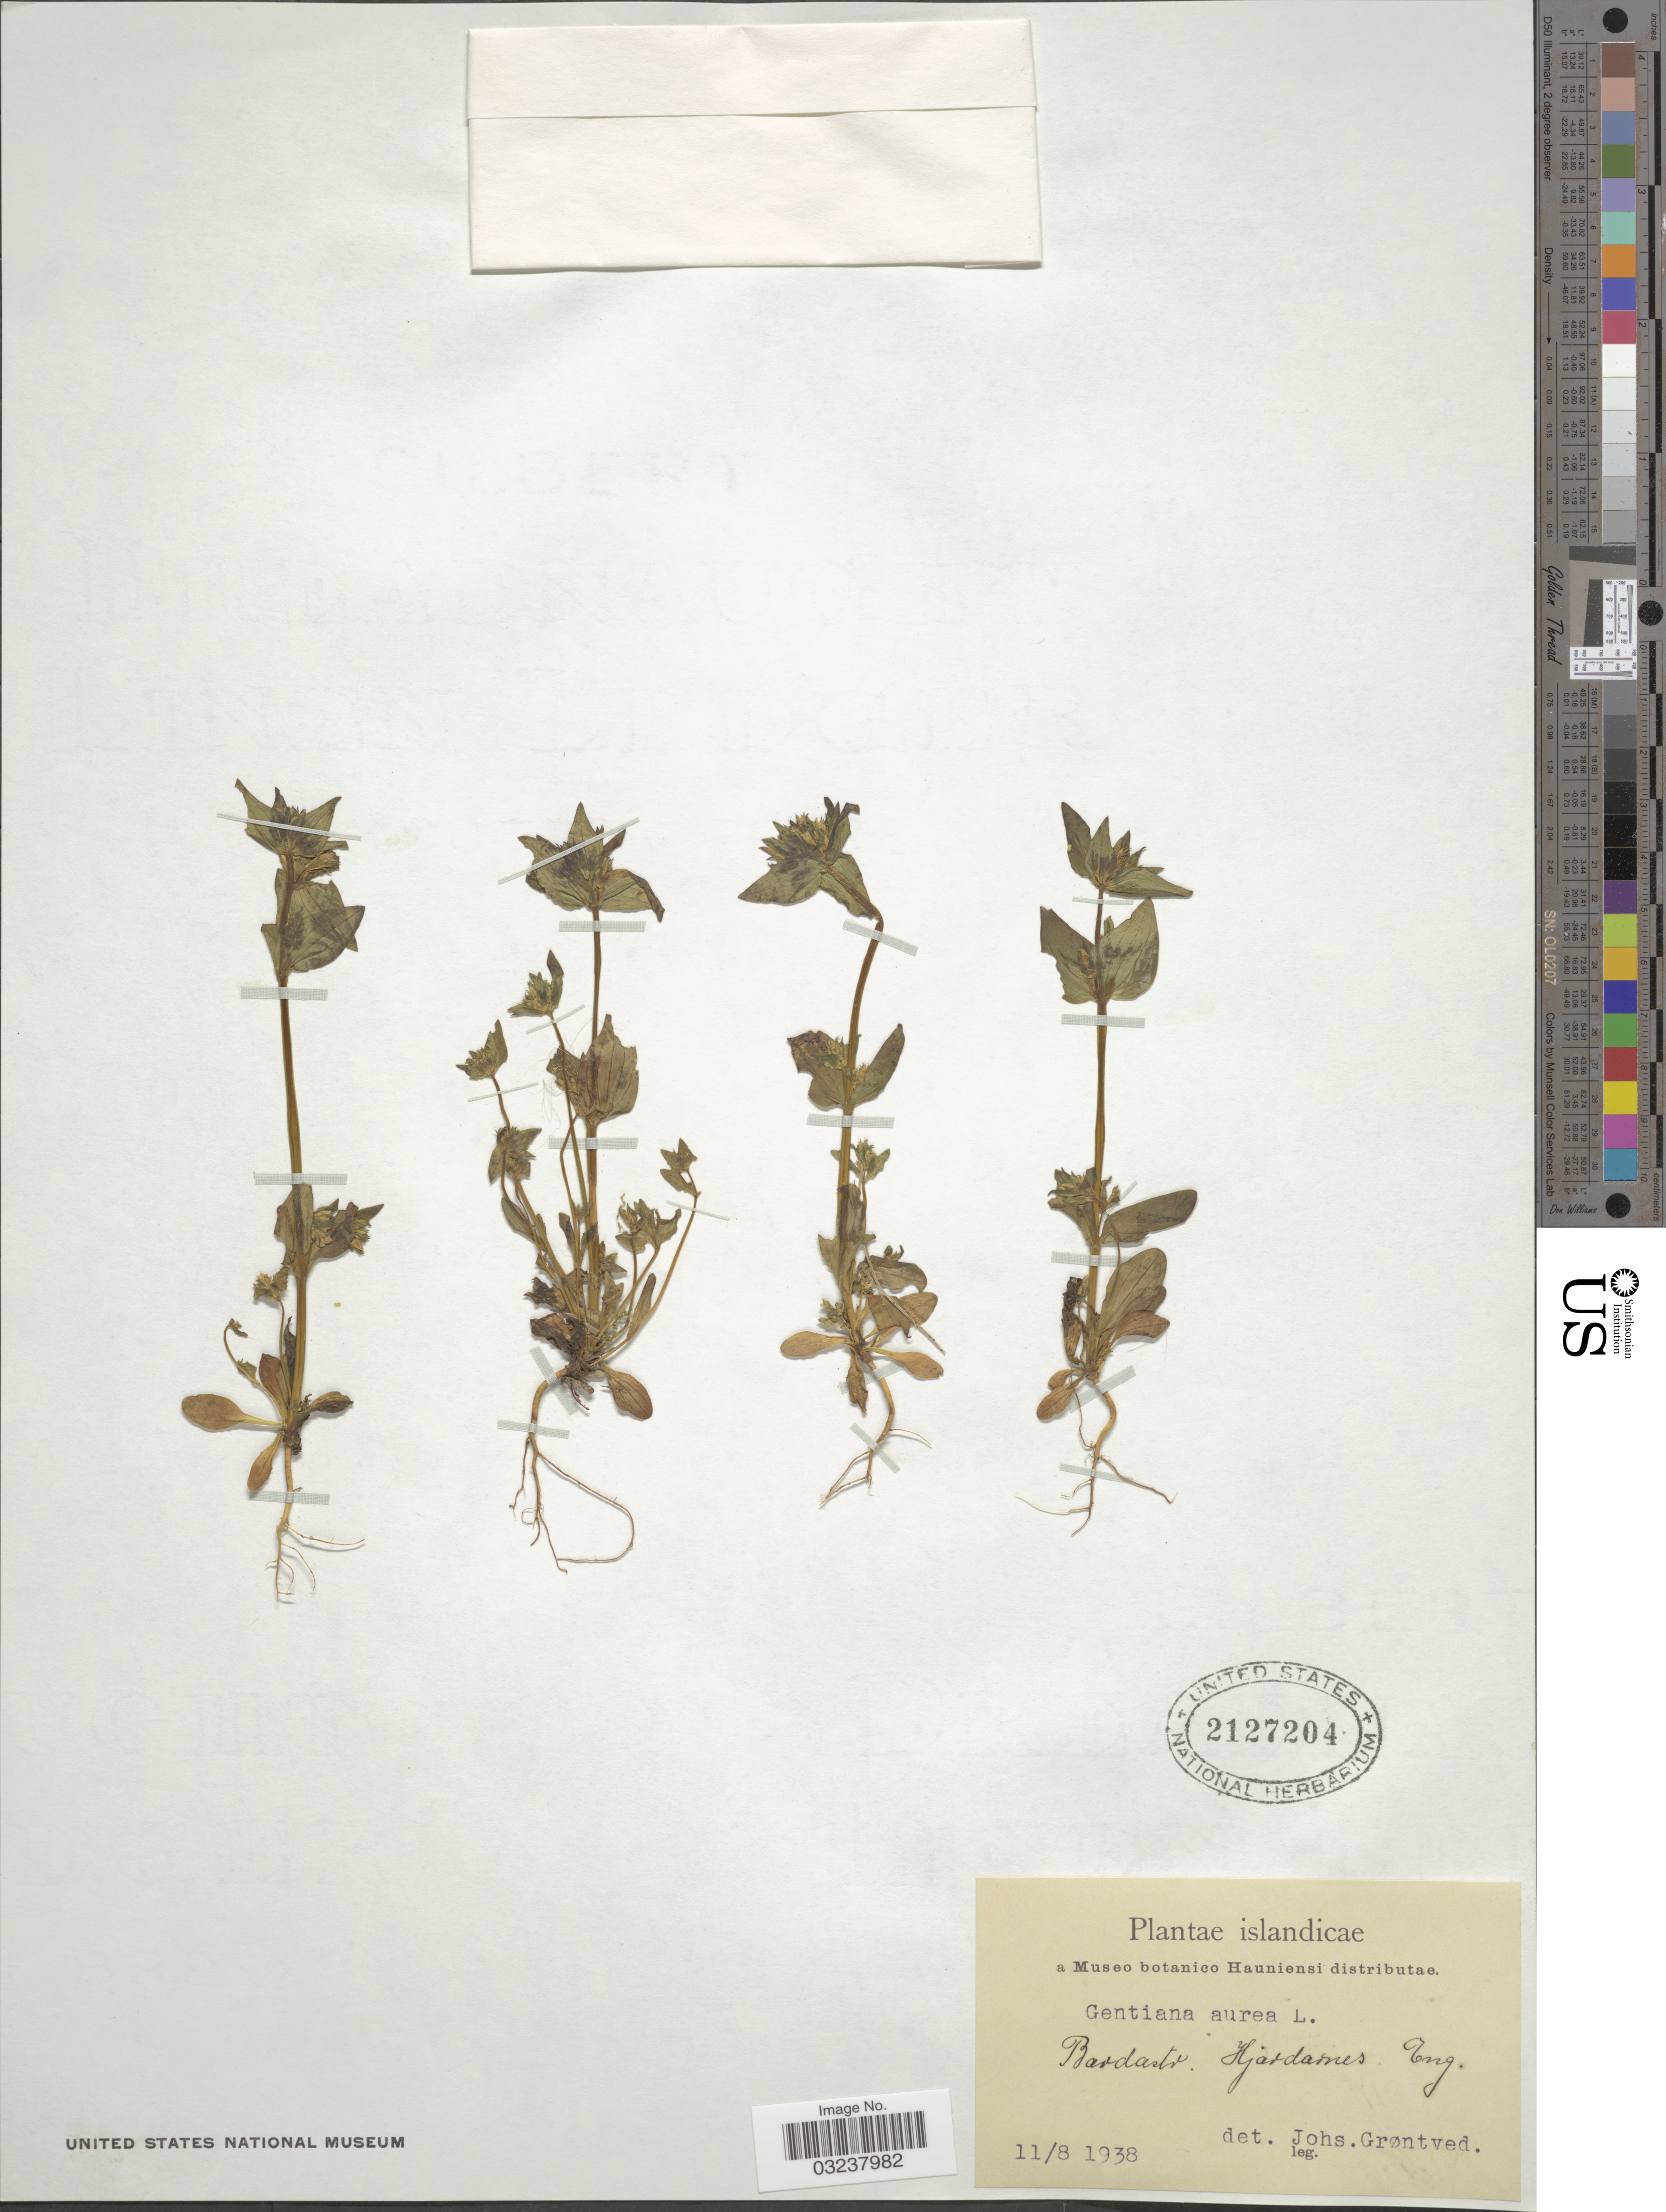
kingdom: Plantae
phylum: Tracheophyta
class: Magnoliopsida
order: Gentianales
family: Gentianaceae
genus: Gentianella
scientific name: Gentianella aurea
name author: (L.) Harry Sm.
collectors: J. Grøntved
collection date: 1938-08-11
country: Iceland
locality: Islandicae. Bardastr. Hjardarnes Eng.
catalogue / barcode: US 2127204